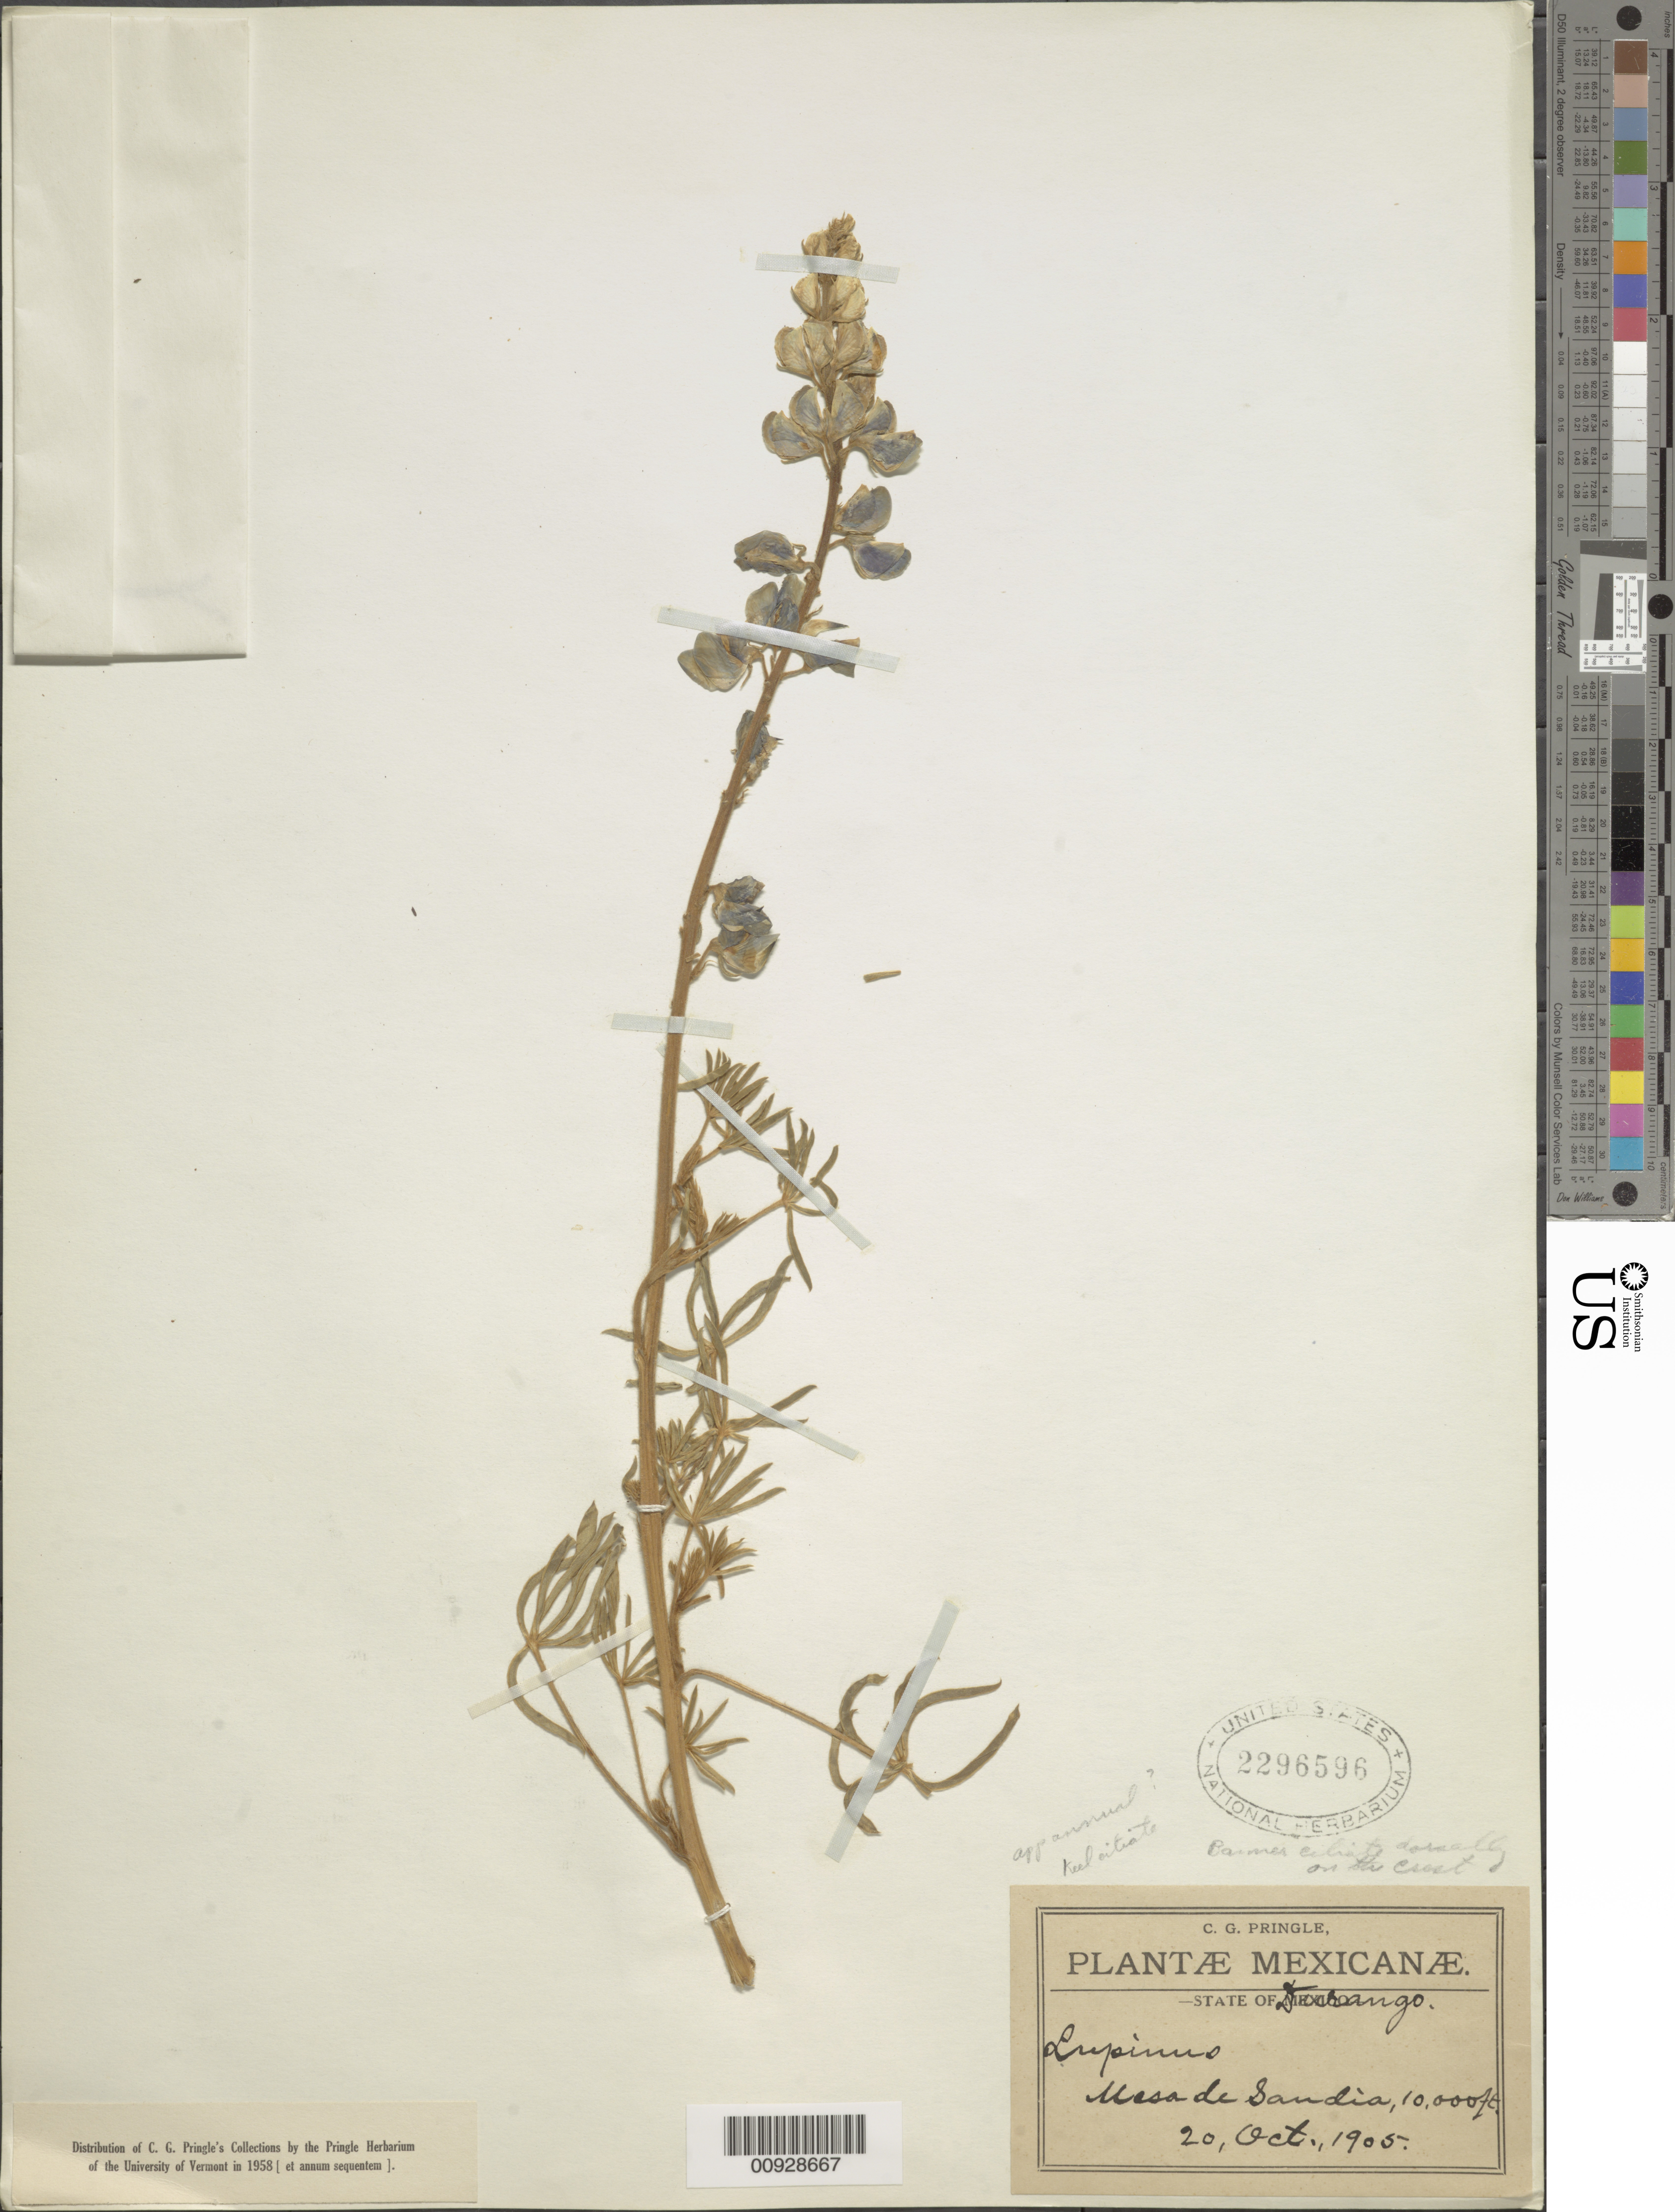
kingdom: Plantae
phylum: Tracheophyta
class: Magnoliopsida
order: Fabales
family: Fabaceae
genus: Lupinus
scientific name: Lupinus sp.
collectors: C. G. Pringle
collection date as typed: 20 Oct 1905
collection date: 1905-10-20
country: Mexico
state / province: Durango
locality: Mesa de Sandia.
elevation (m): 3048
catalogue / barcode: US 2296596